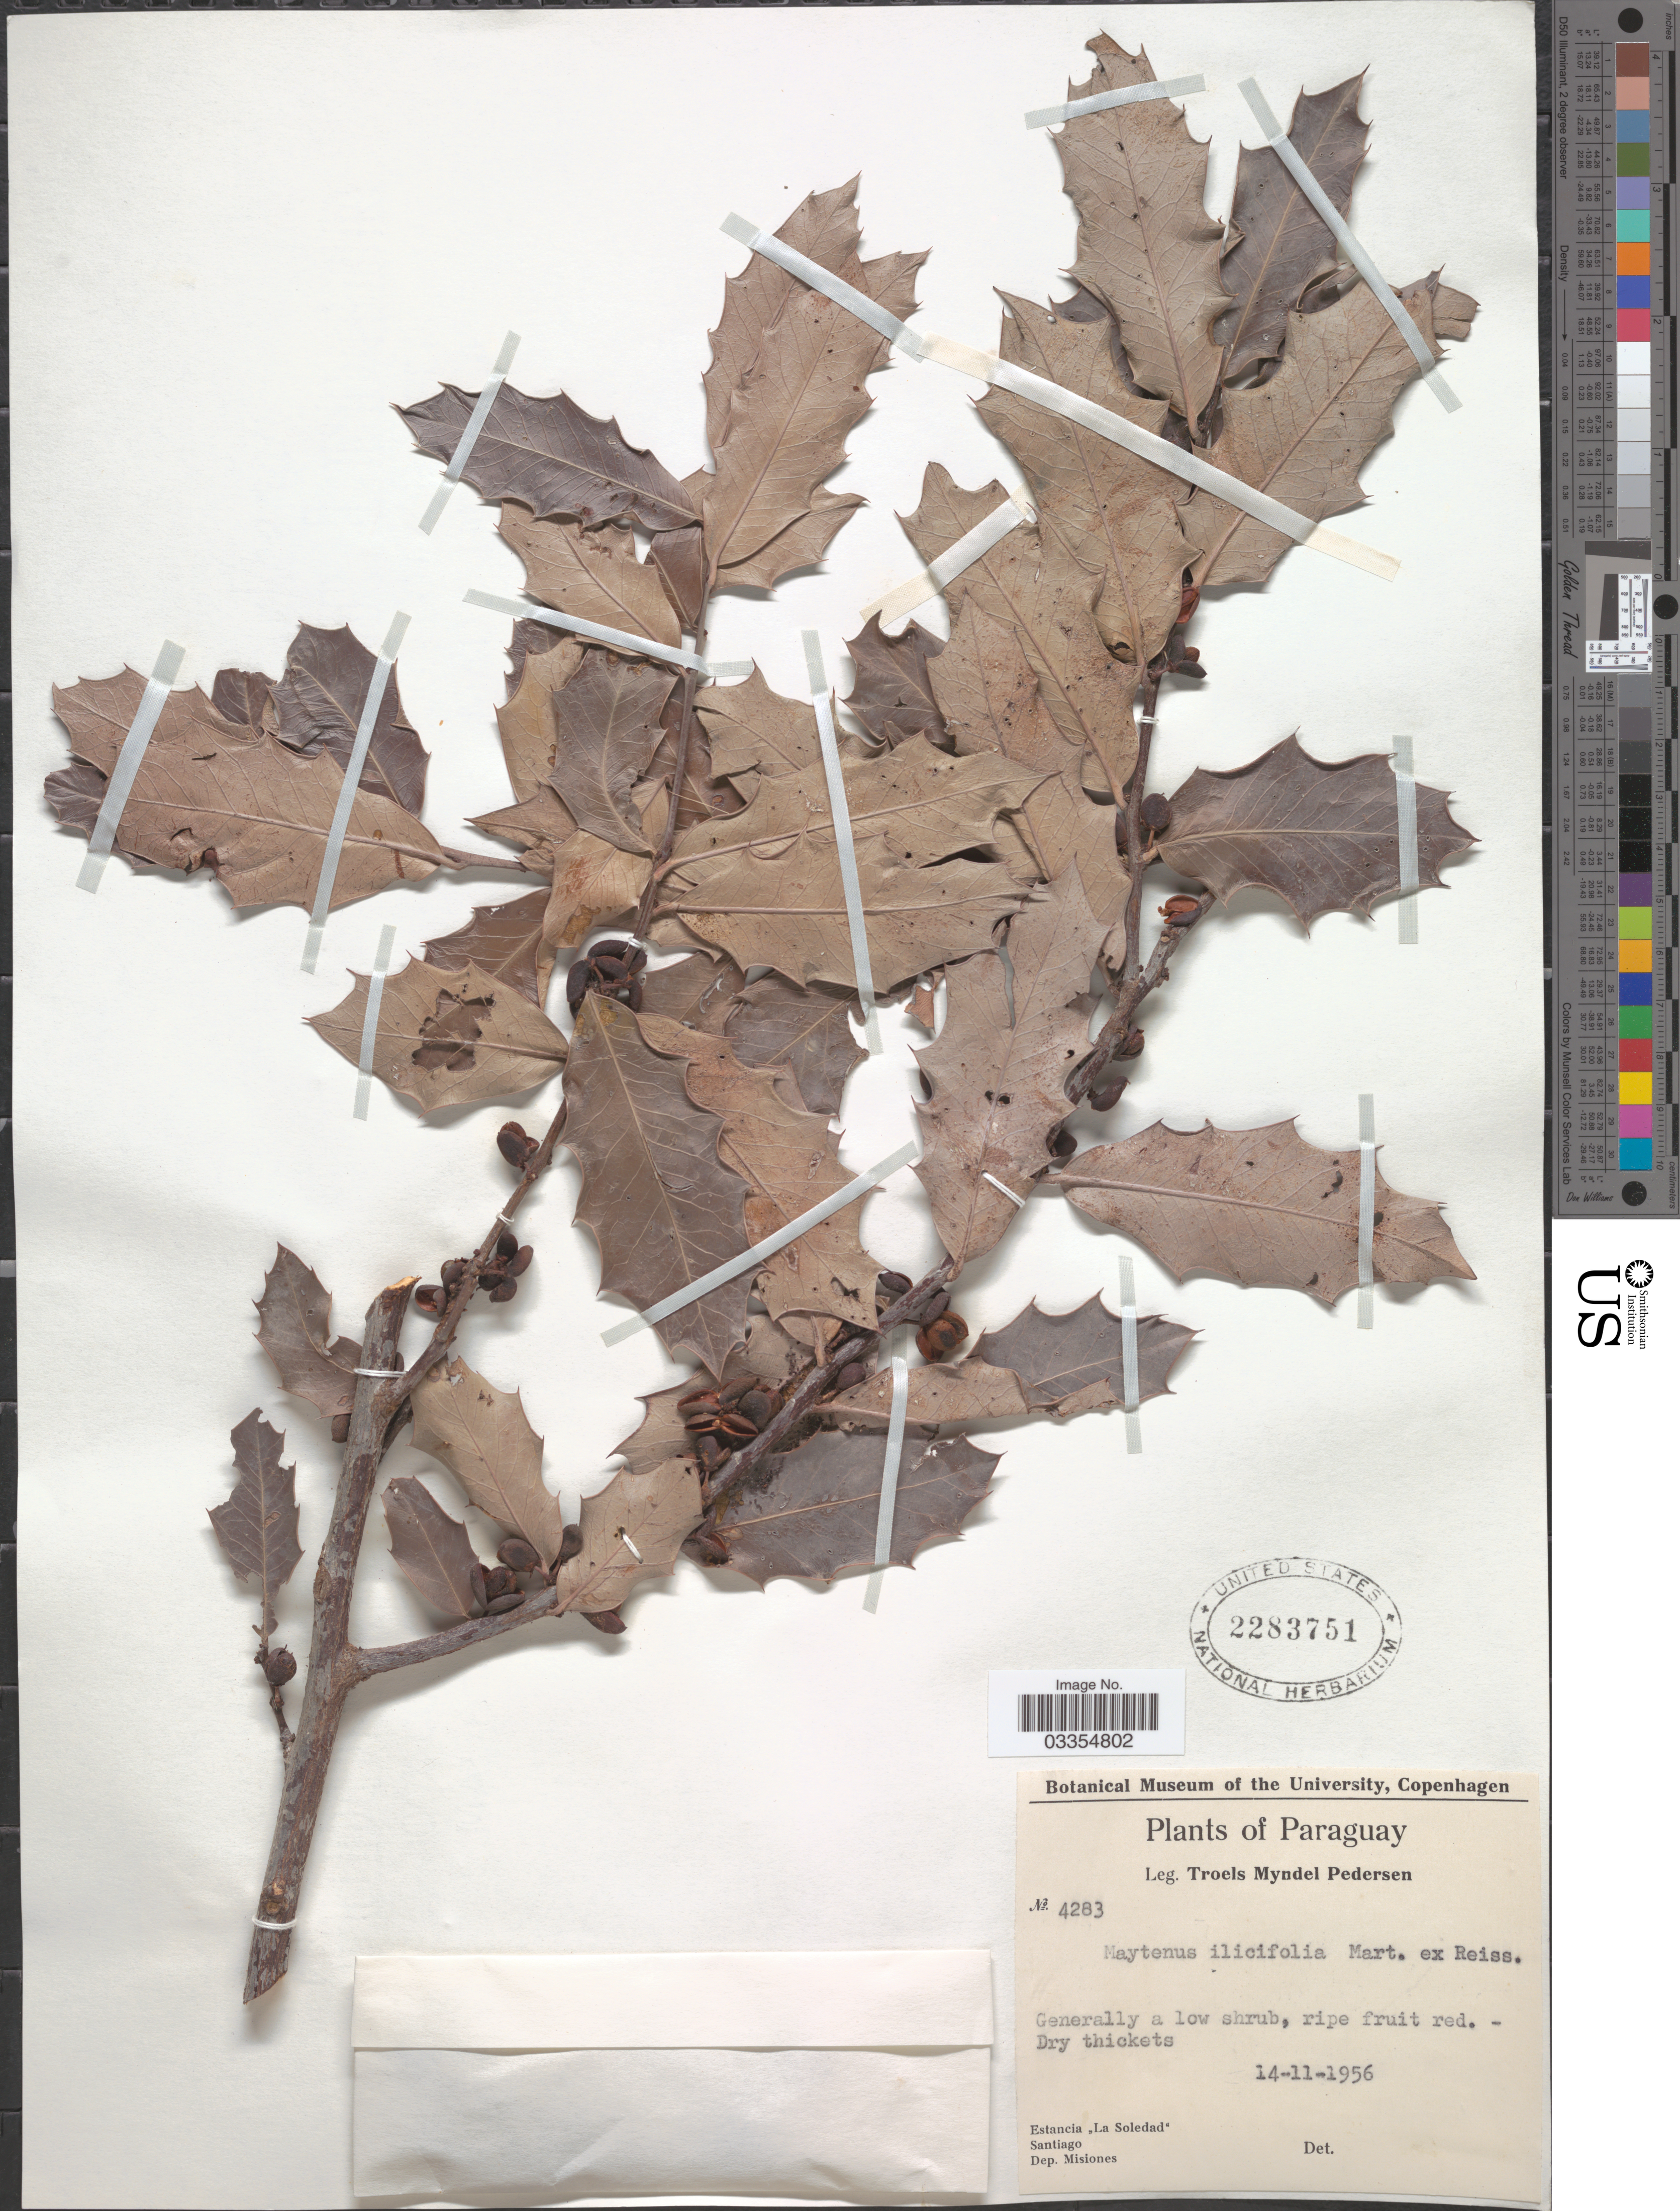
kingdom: Plantae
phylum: Tracheophyta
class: Magnoliopsida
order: Celastrales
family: Celastraceae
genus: Maytenus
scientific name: Maytenus ilicifolia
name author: (Schrad.) Planch.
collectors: T. Pederson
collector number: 4283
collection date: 1956-11-14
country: Paraguay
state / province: Misiones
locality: Estancia "La Soledad". Santiago. Dep. Misiones.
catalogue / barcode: US 2283751